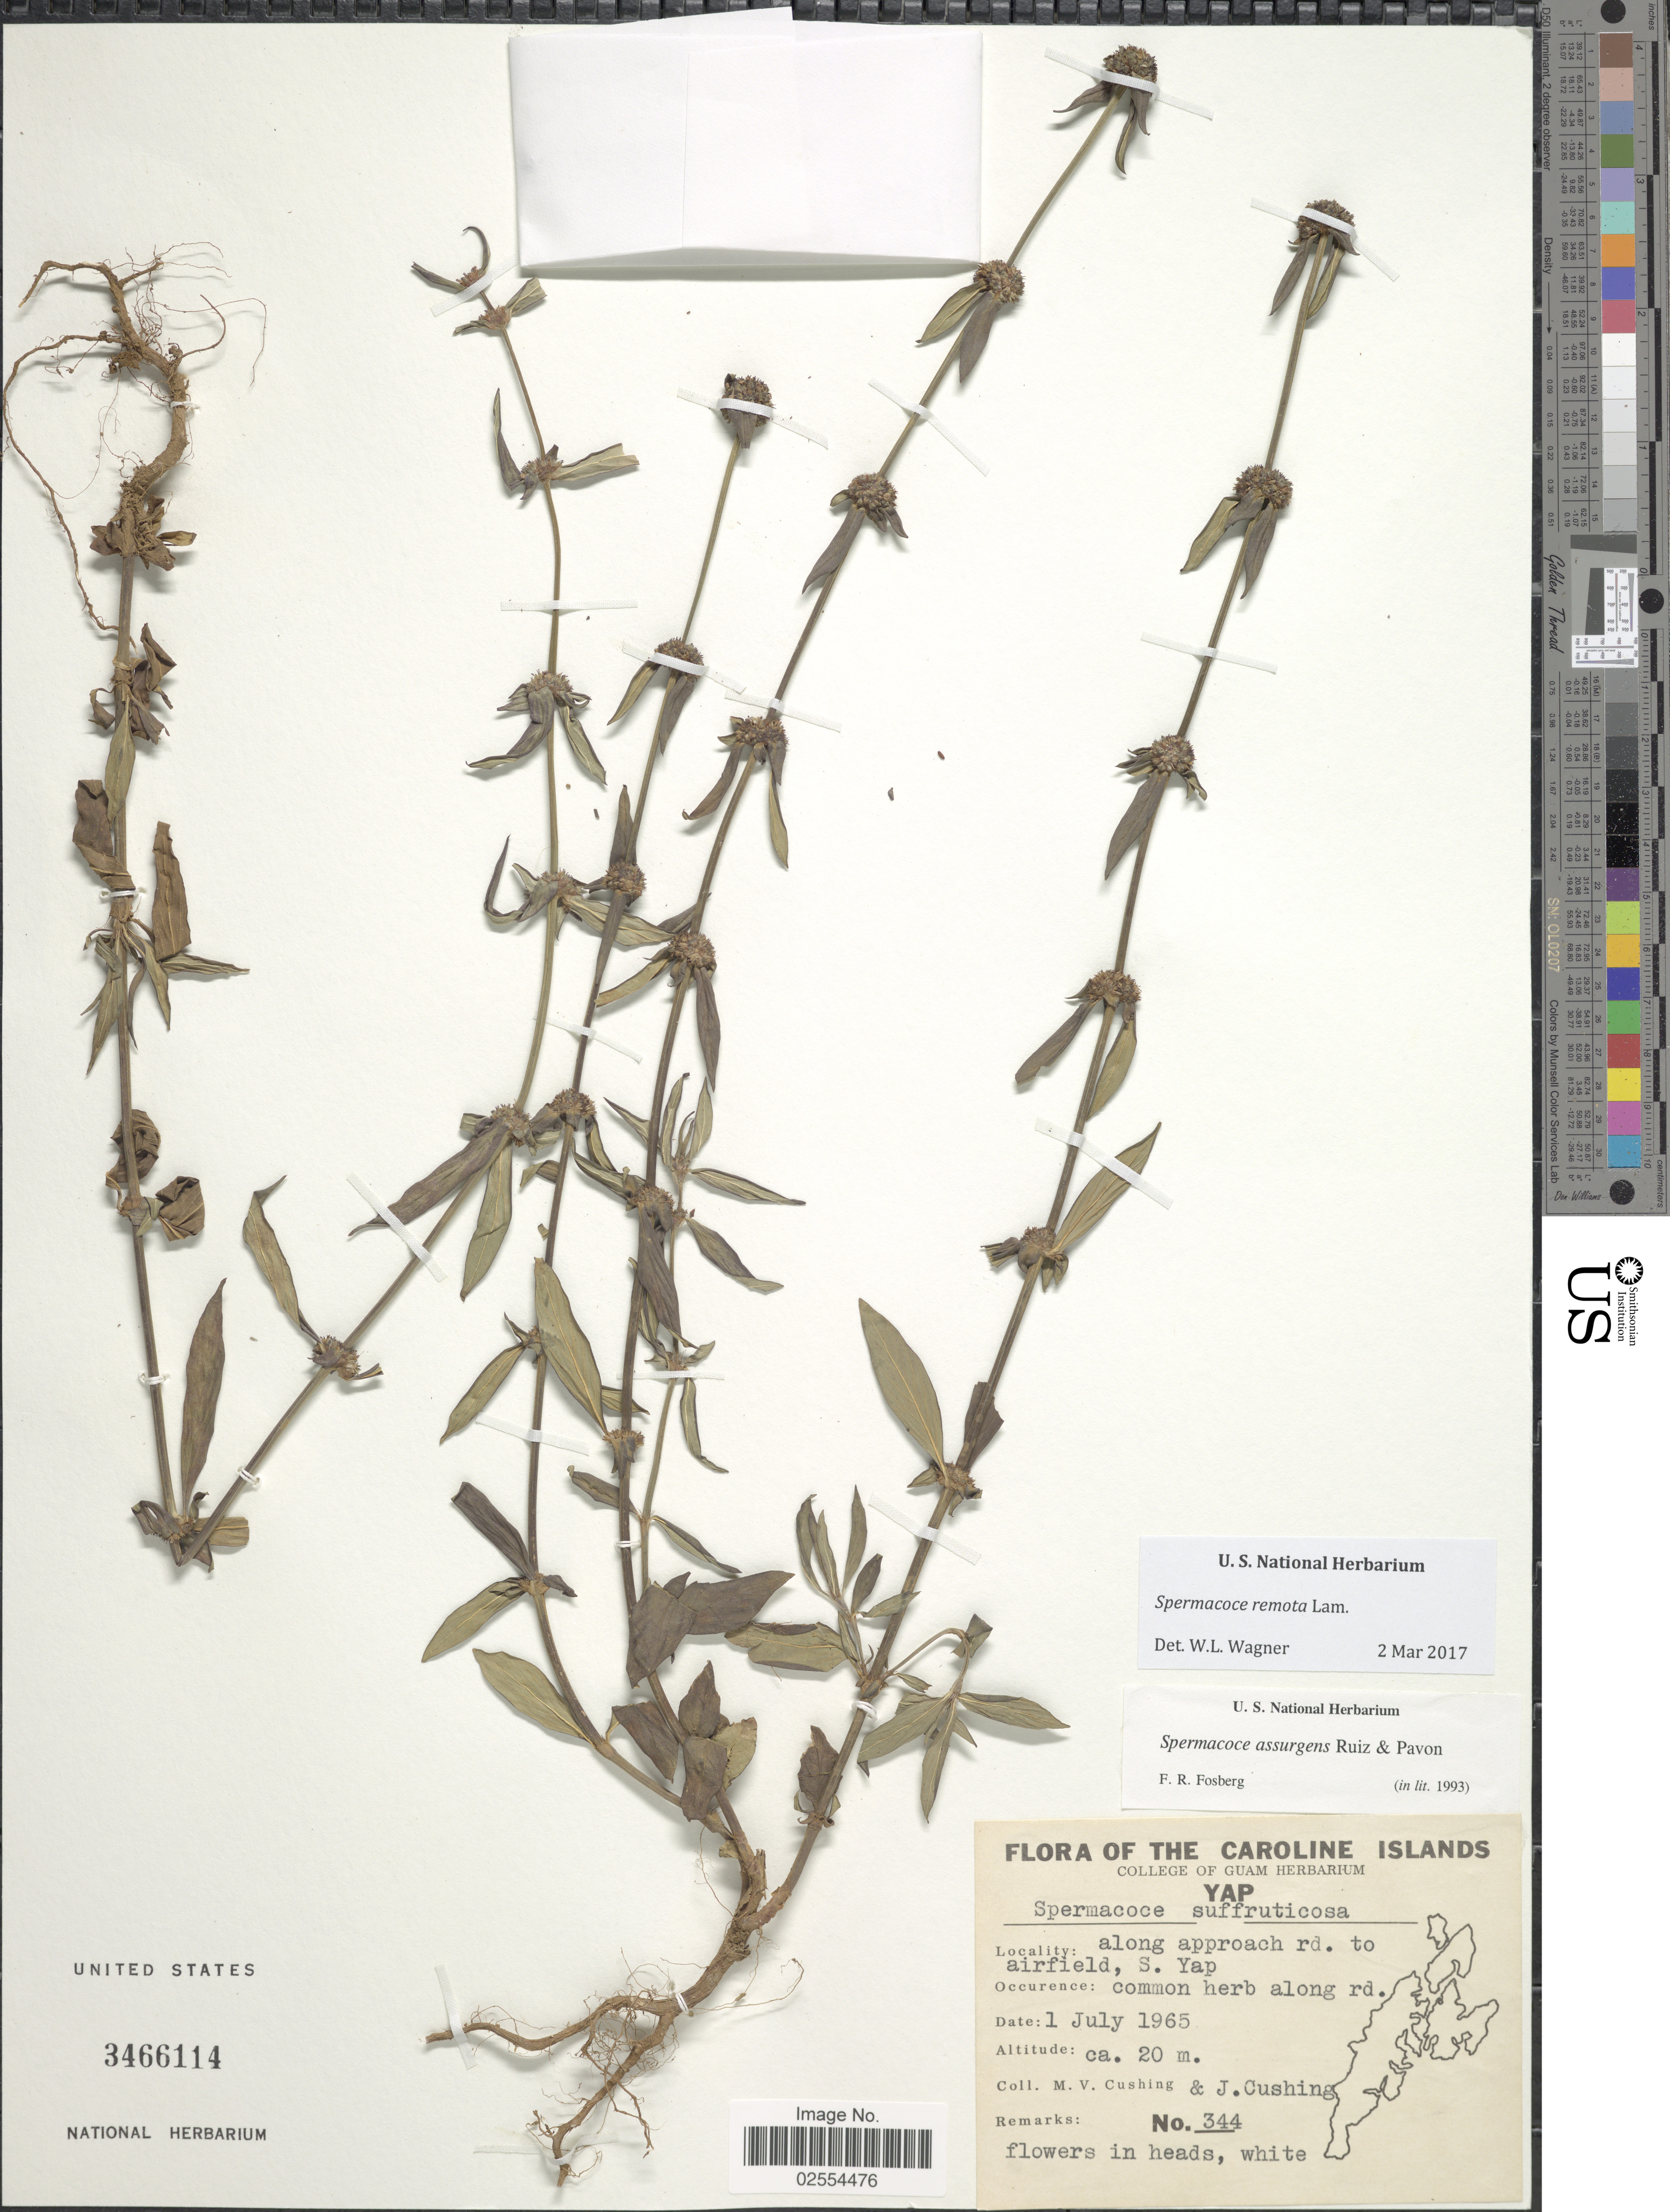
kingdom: Plantae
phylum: Tracheophyta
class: Magnoliopsida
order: Gentianales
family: Rubiaceae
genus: Spermacoce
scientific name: Spermacoce remota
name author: Lam.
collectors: M. V. Cushing & J. Cushing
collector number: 344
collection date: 1965-07-01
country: Micronesia, Federated States of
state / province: Yap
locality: Caroline Islands, along approach rd. to airfield. S. Yap, along rd.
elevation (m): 20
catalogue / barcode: US 3466114